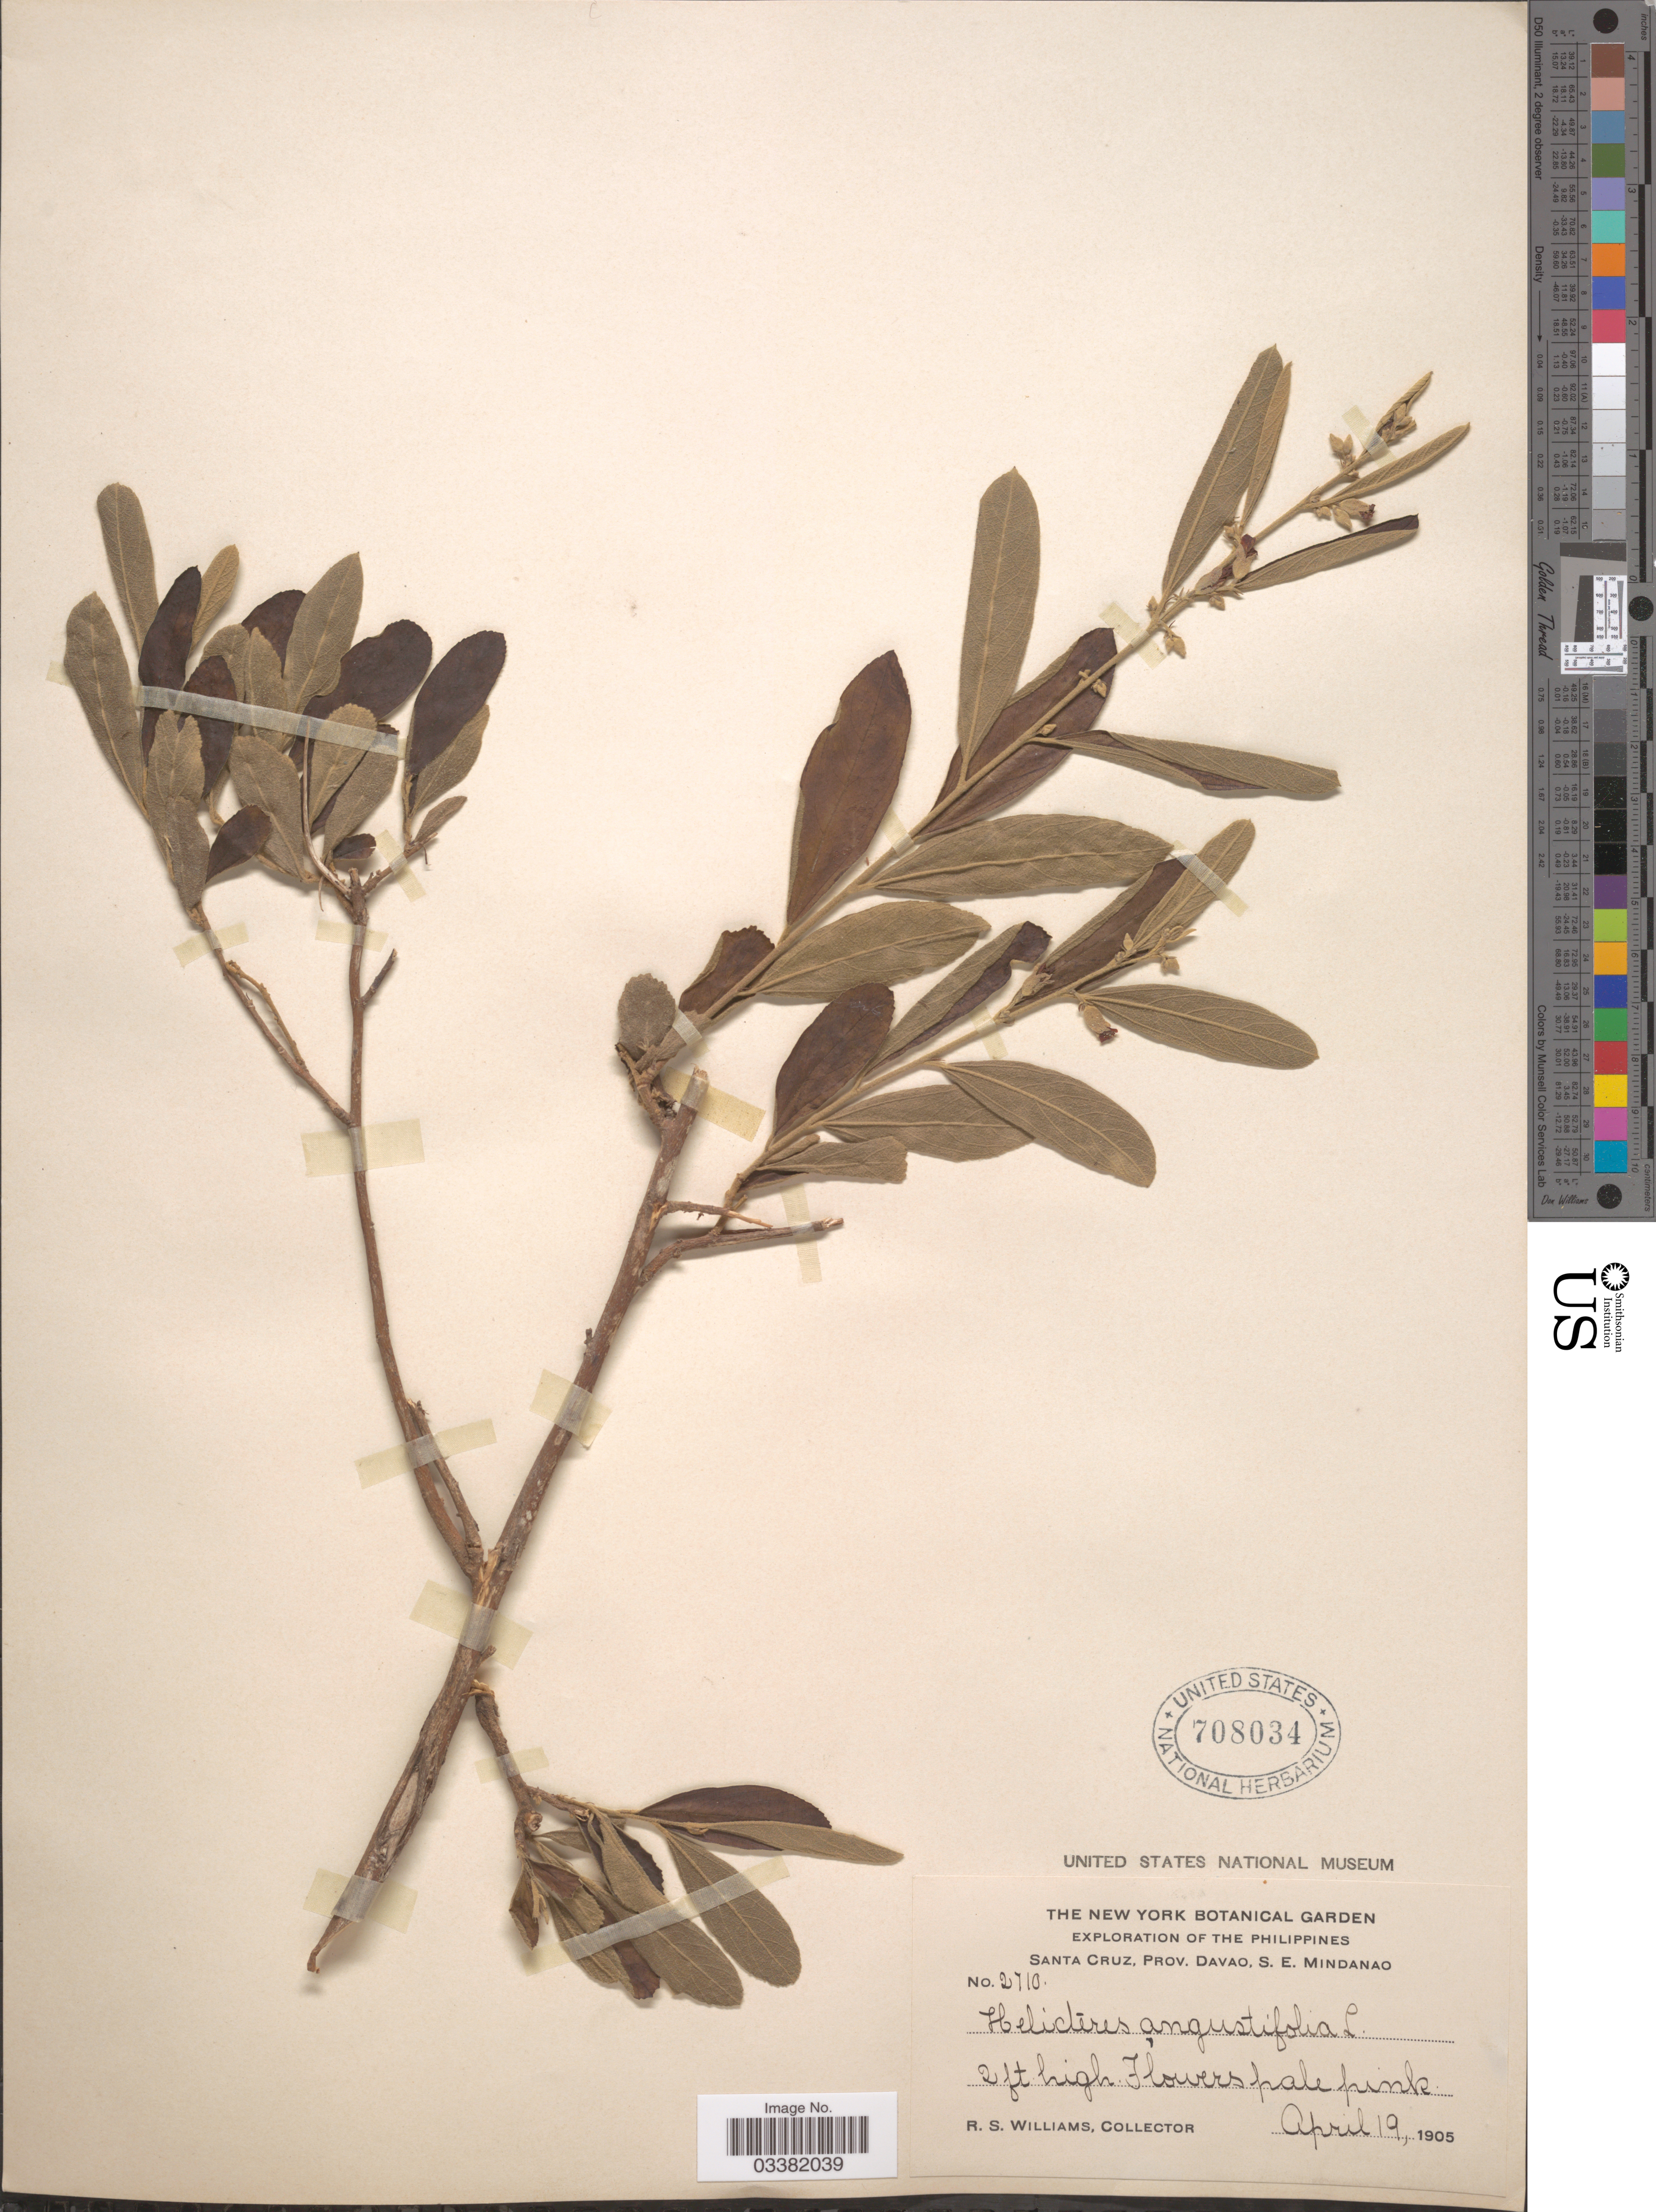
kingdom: Plantae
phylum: Tracheophyta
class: Magnoliopsida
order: Malvales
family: Malvaceae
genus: Helicteres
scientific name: Helicteres angustifolia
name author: L.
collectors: R. S. Williams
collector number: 2710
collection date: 1905-04-19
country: Philippines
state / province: Davao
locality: Santa Cruz, S. E. Mindanao.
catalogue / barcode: US 708034